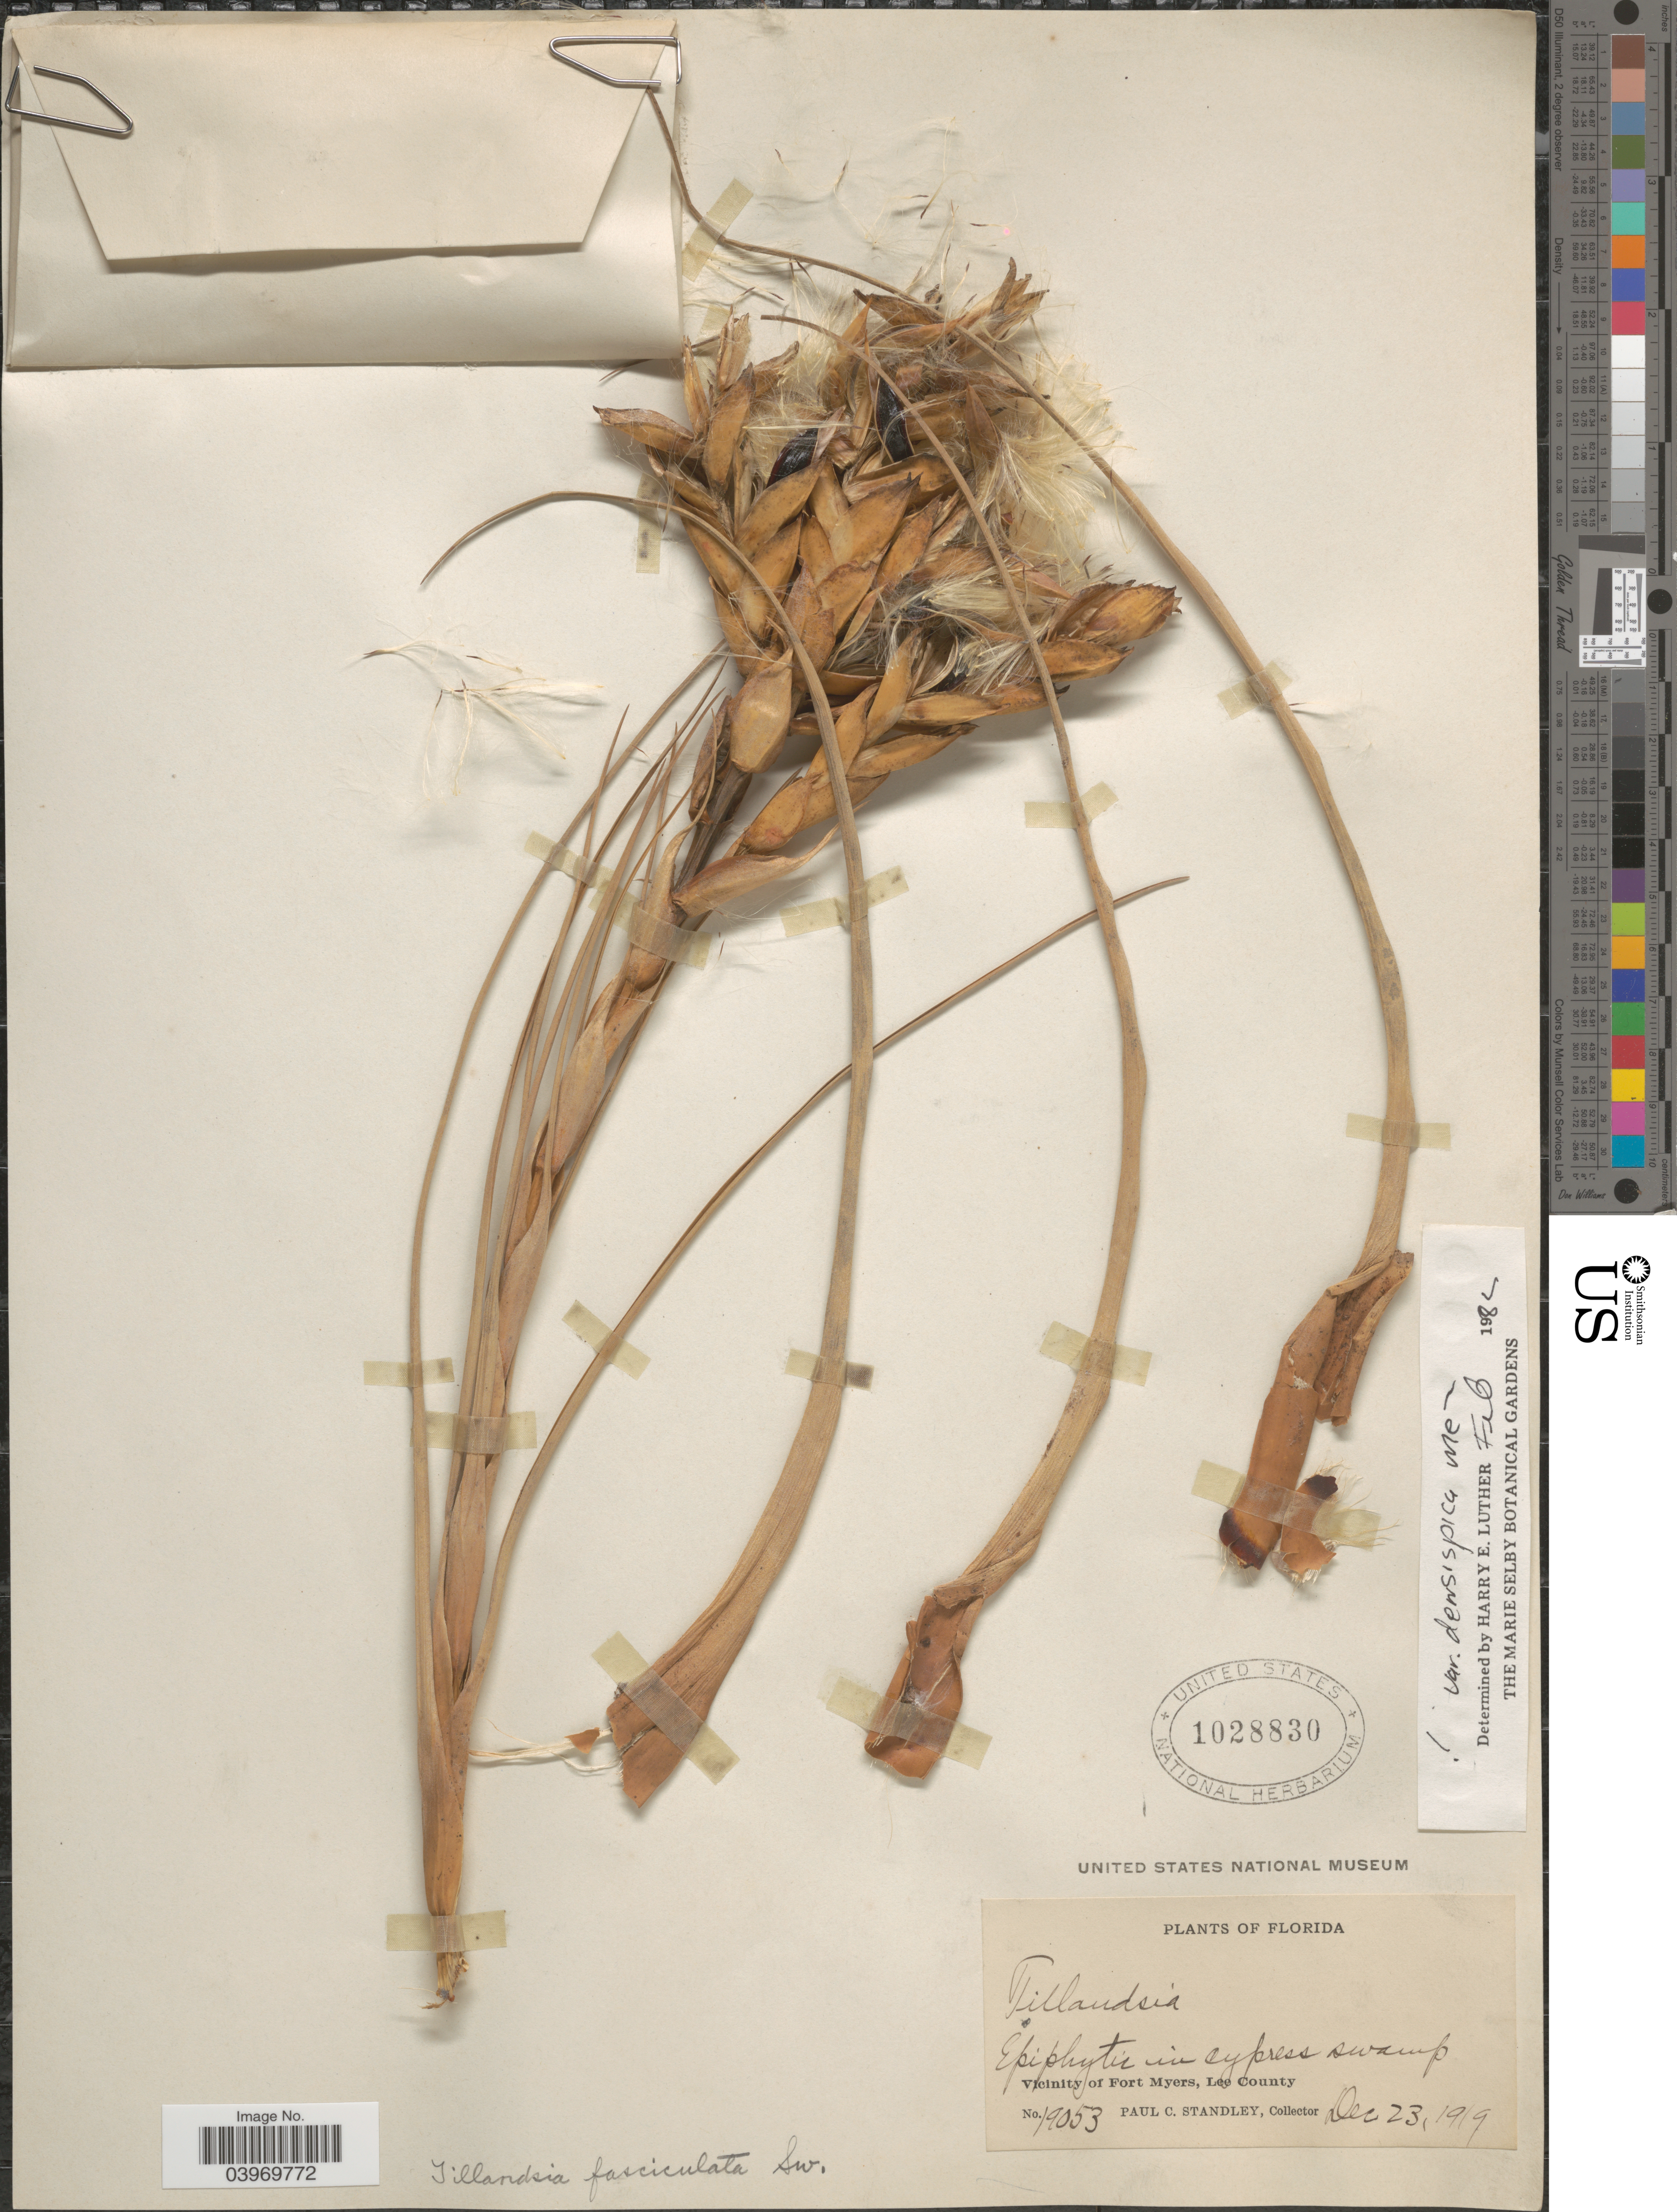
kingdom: Plantae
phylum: Tracheophyta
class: Liliopsida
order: Poales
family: Bromeliaceae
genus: Tillandsia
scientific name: Tillandsia fasciculata var. densispica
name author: Mez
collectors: P. C. Standley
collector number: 19053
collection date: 1919-12-23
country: United States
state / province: Florida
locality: Vicinity of Fort Myers, Lee County.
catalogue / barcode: US 1028830